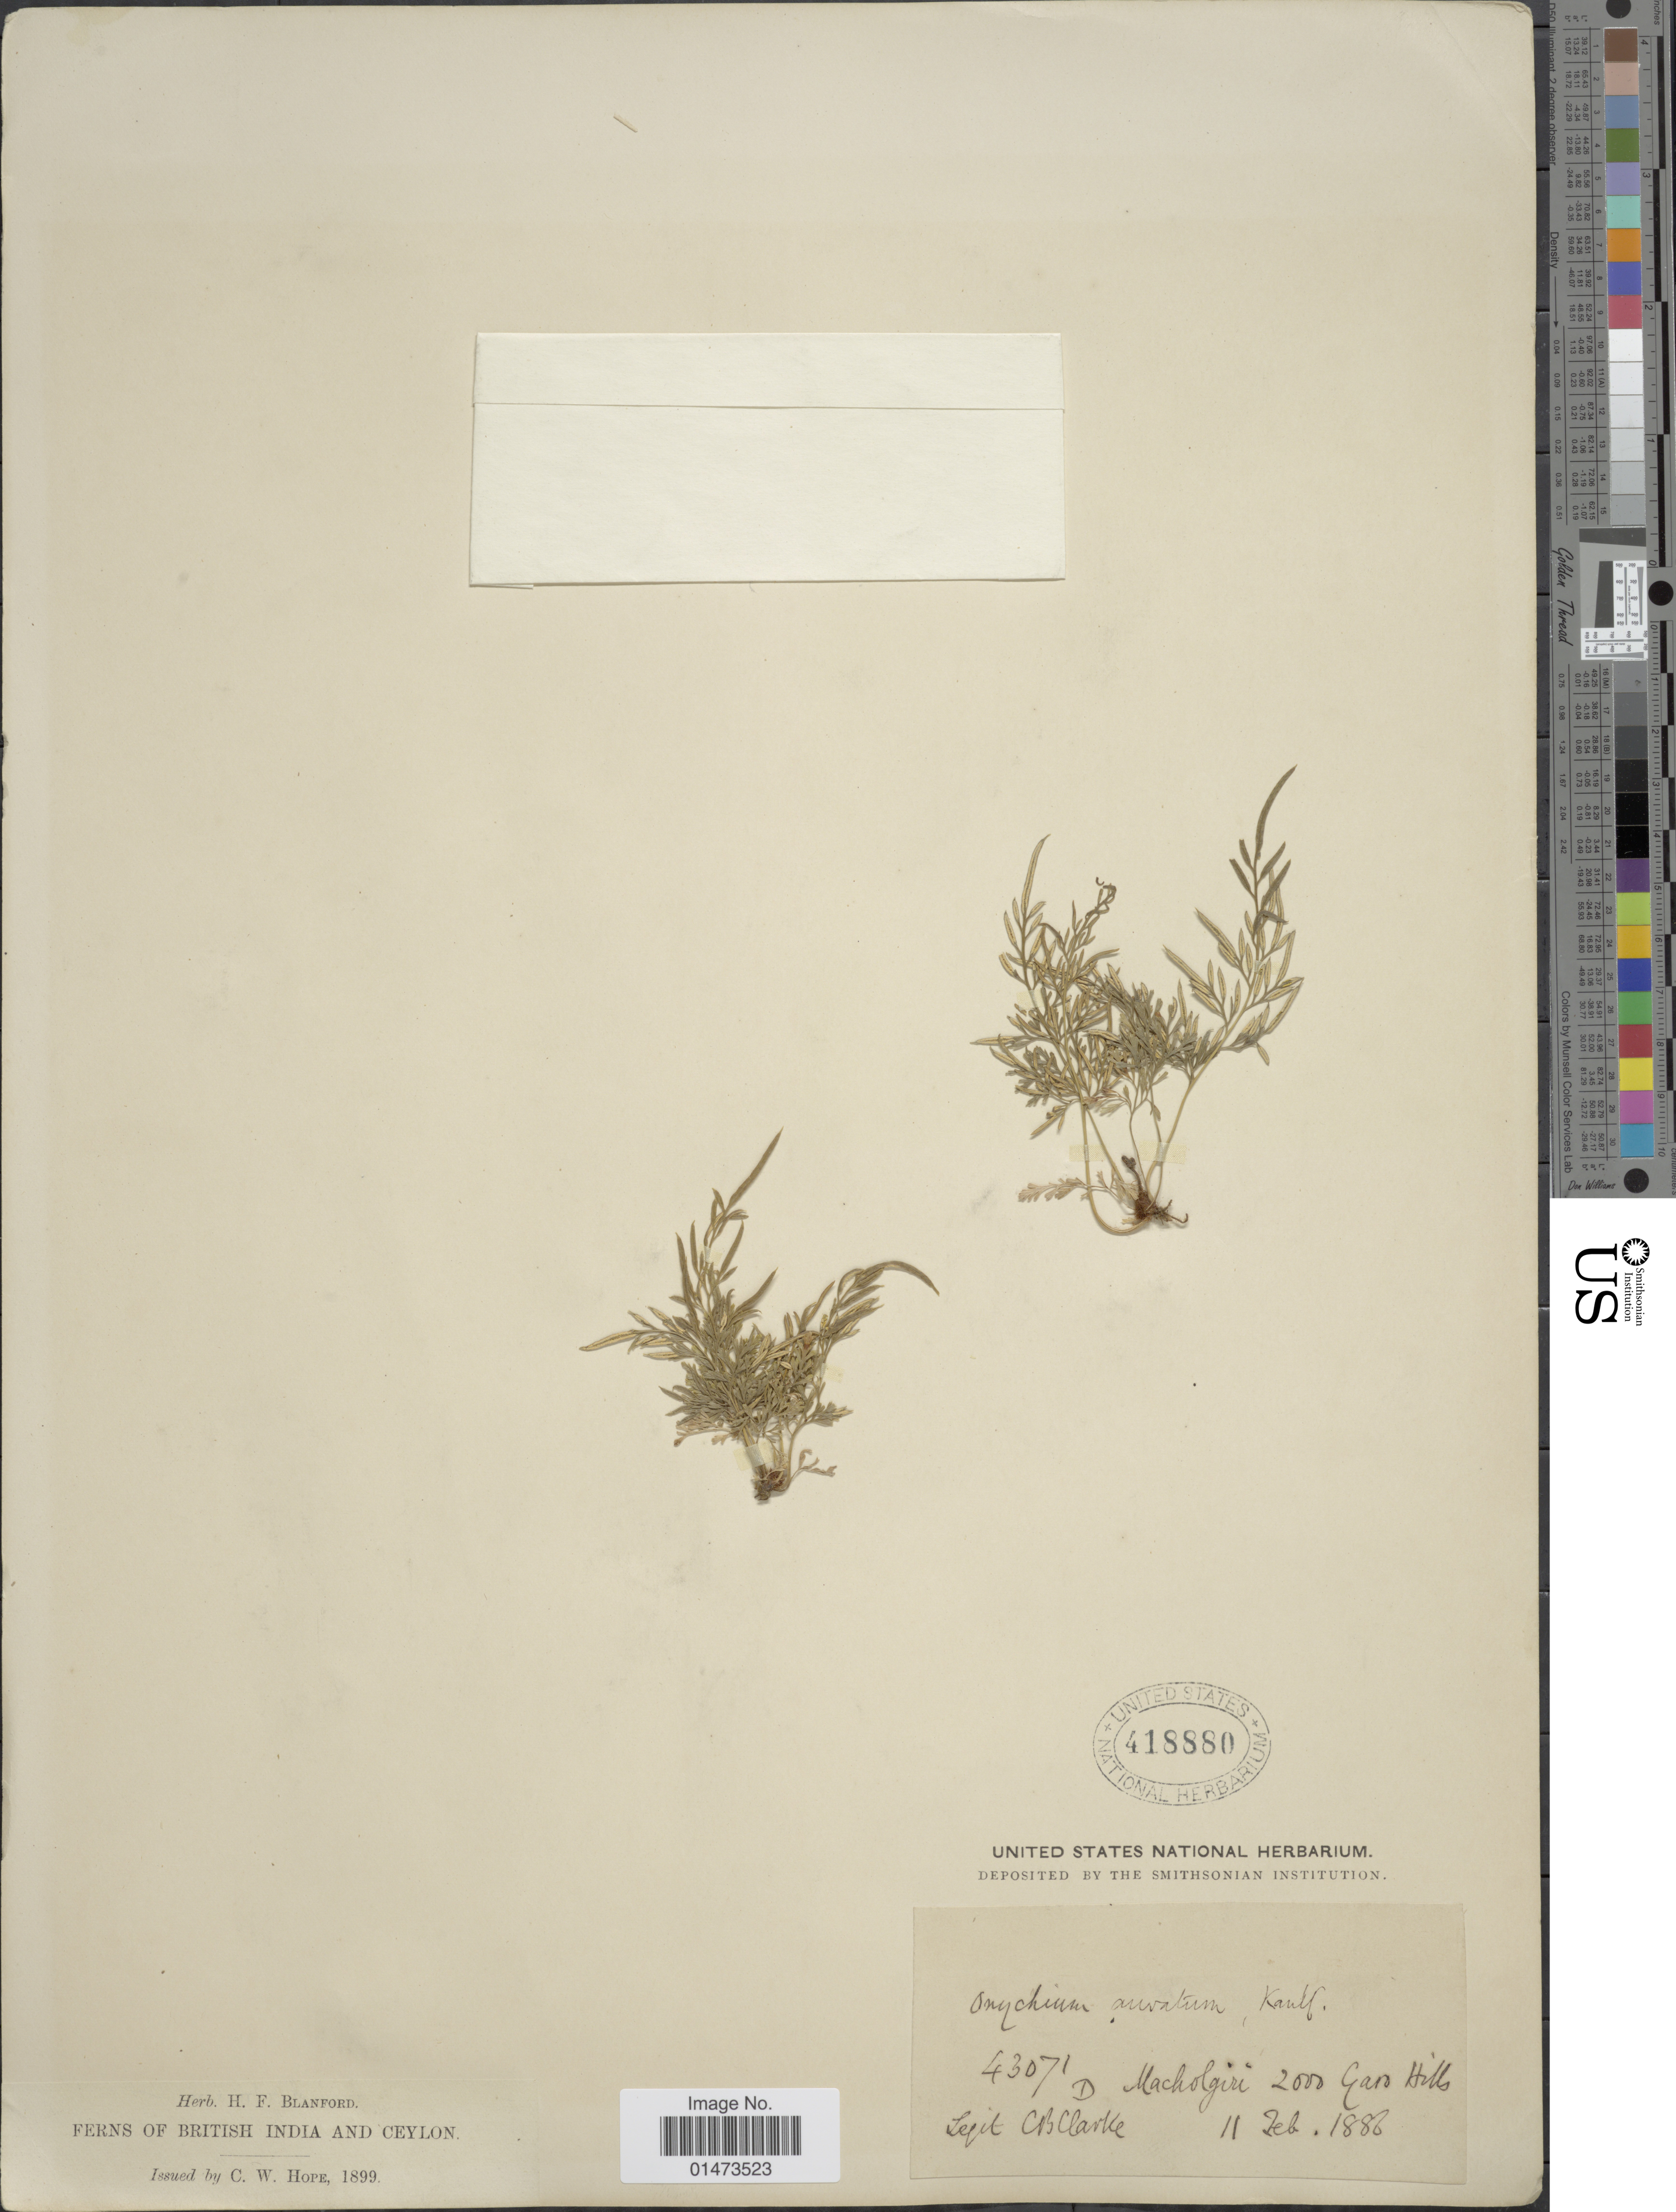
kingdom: Plantae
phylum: Tracheophyta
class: Polypodiopsida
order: Polypodiales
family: Pteridaceae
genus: Onychium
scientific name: Onychium siliculosum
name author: (Desv.) C. Chr.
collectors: C. B. Clarke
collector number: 43071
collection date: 1886-02-11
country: India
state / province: Meghalaya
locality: British India and Ceylon, Macholgiri 2000 Garo Hills.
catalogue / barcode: US 418880